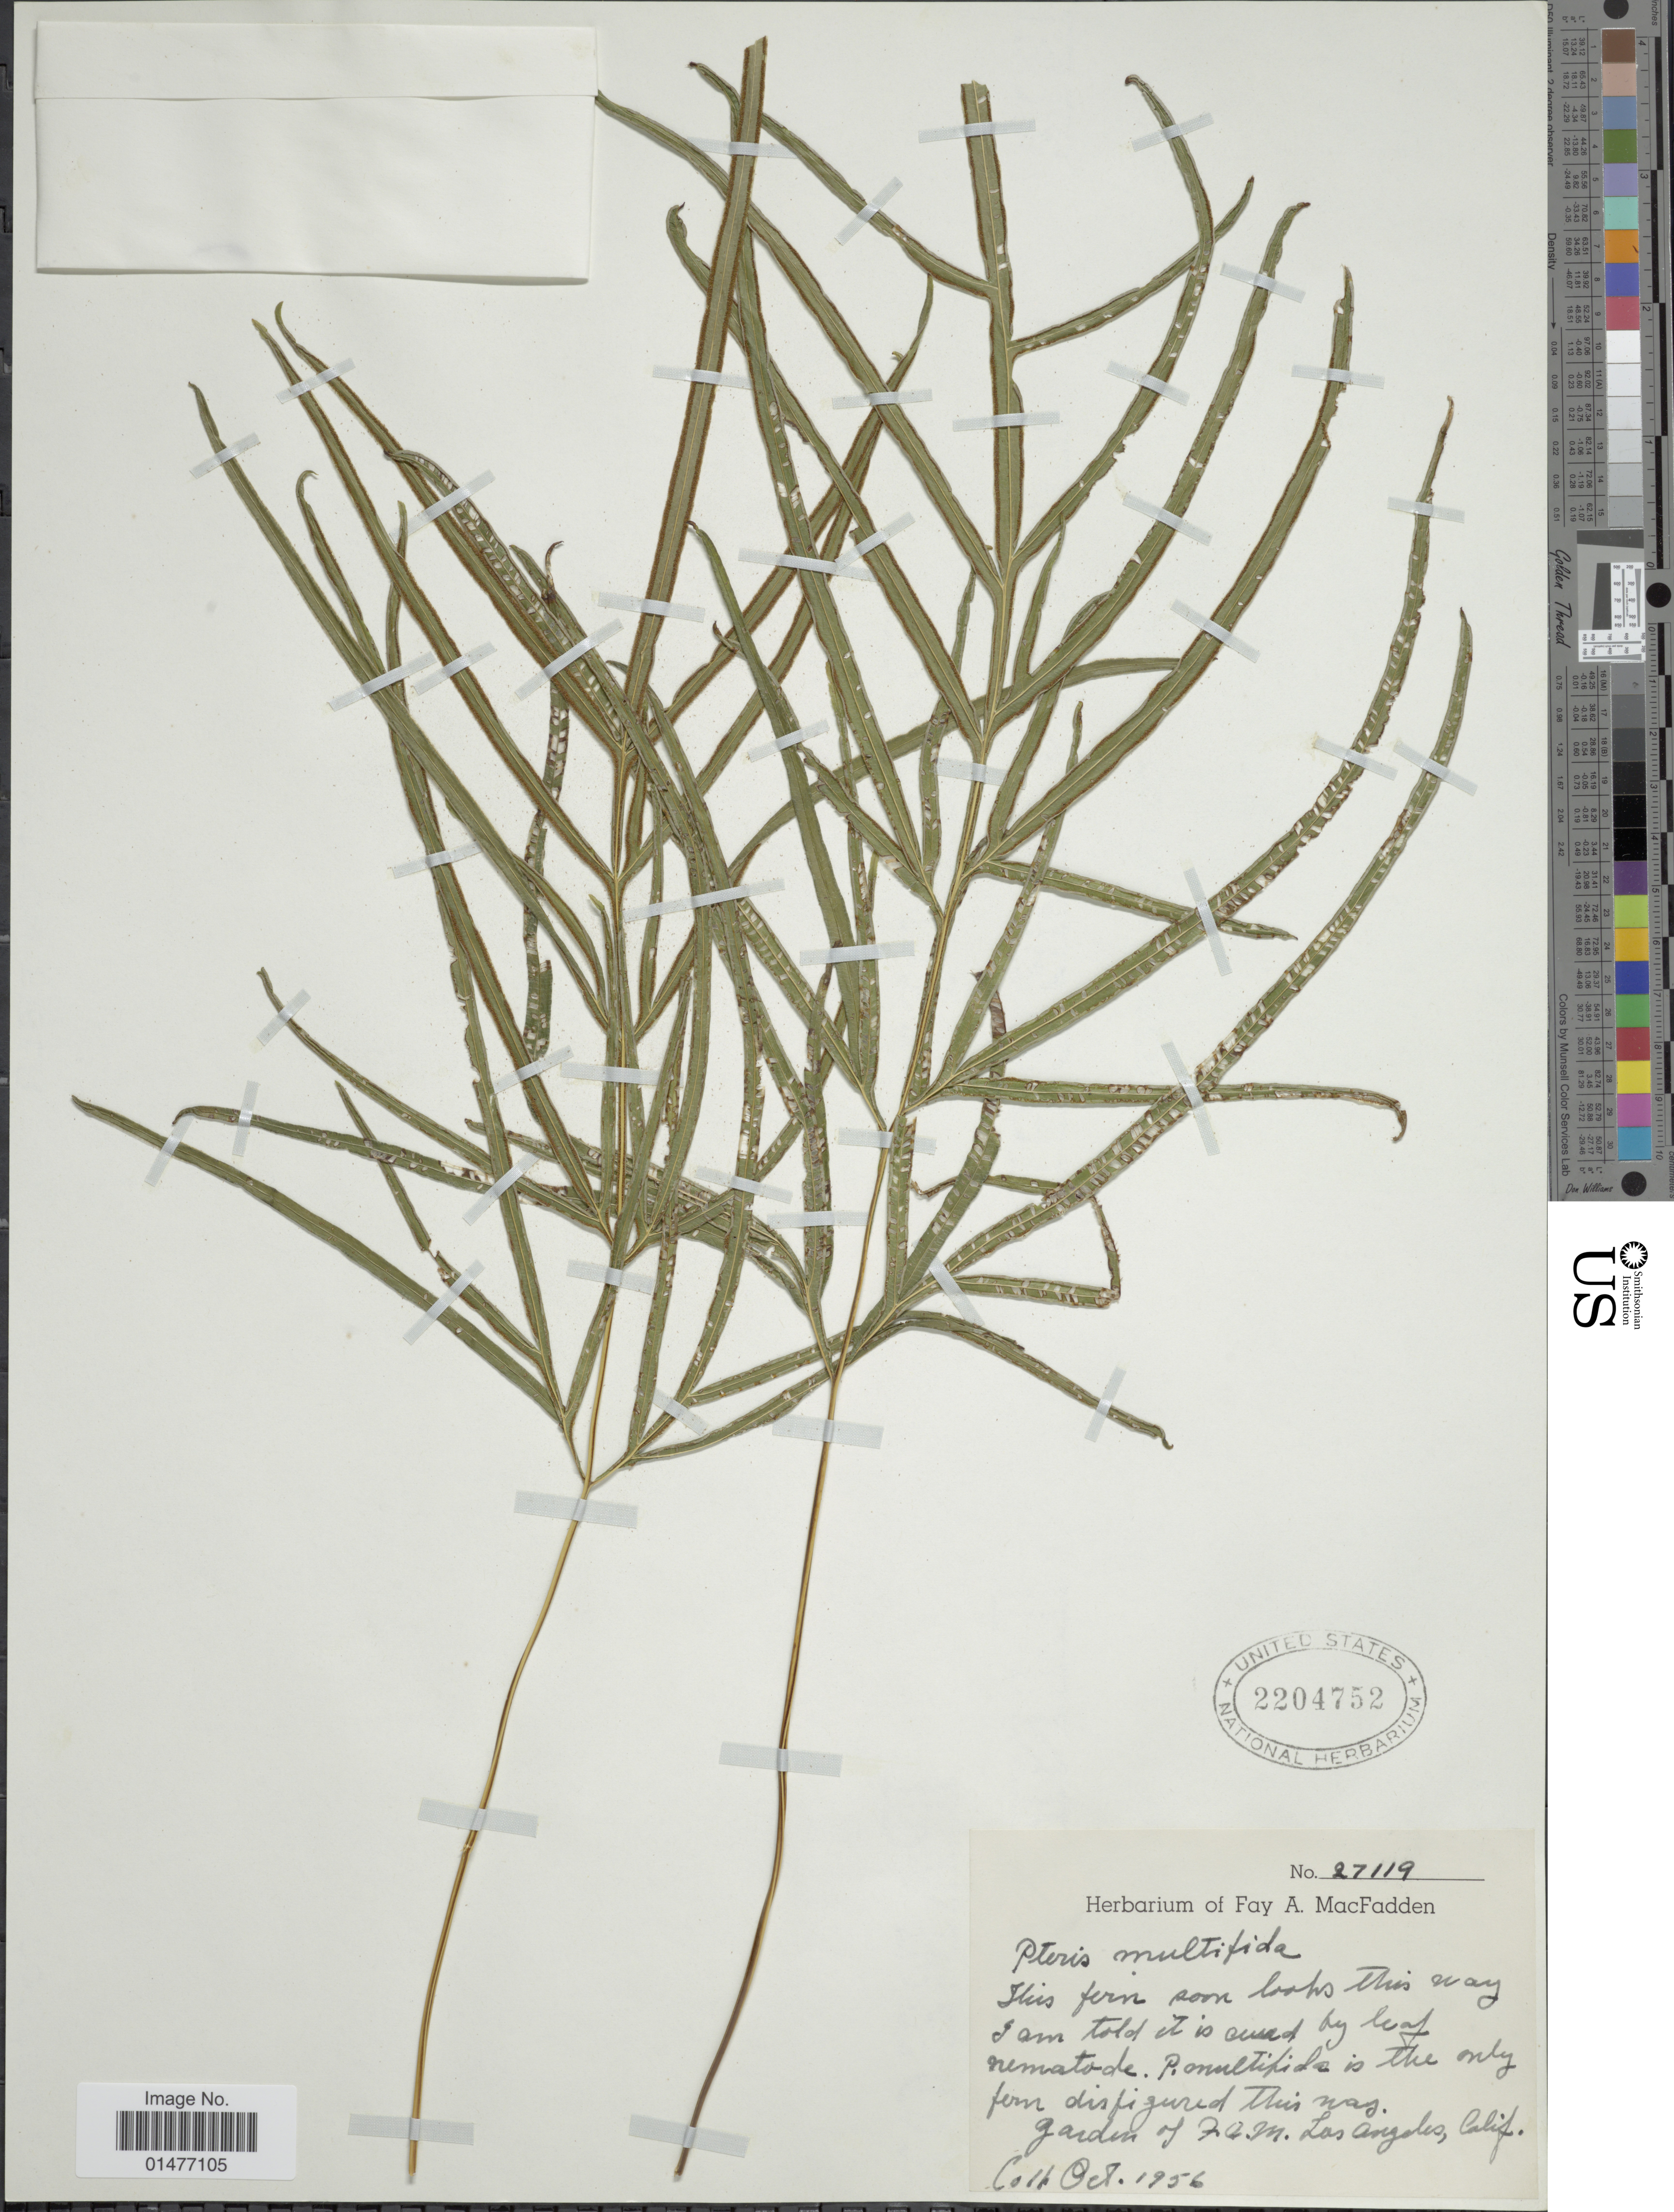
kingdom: Plantae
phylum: Tracheophyta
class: Polypodiopsida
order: Polypodiales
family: Pteridaceae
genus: Pteris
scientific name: Pteris multifida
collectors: ex herb. Fay A. MacFadden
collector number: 27119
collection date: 1956-10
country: United States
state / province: California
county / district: Los Angeles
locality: Garden of F. A. M. Los Angeles.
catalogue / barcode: US 2204752